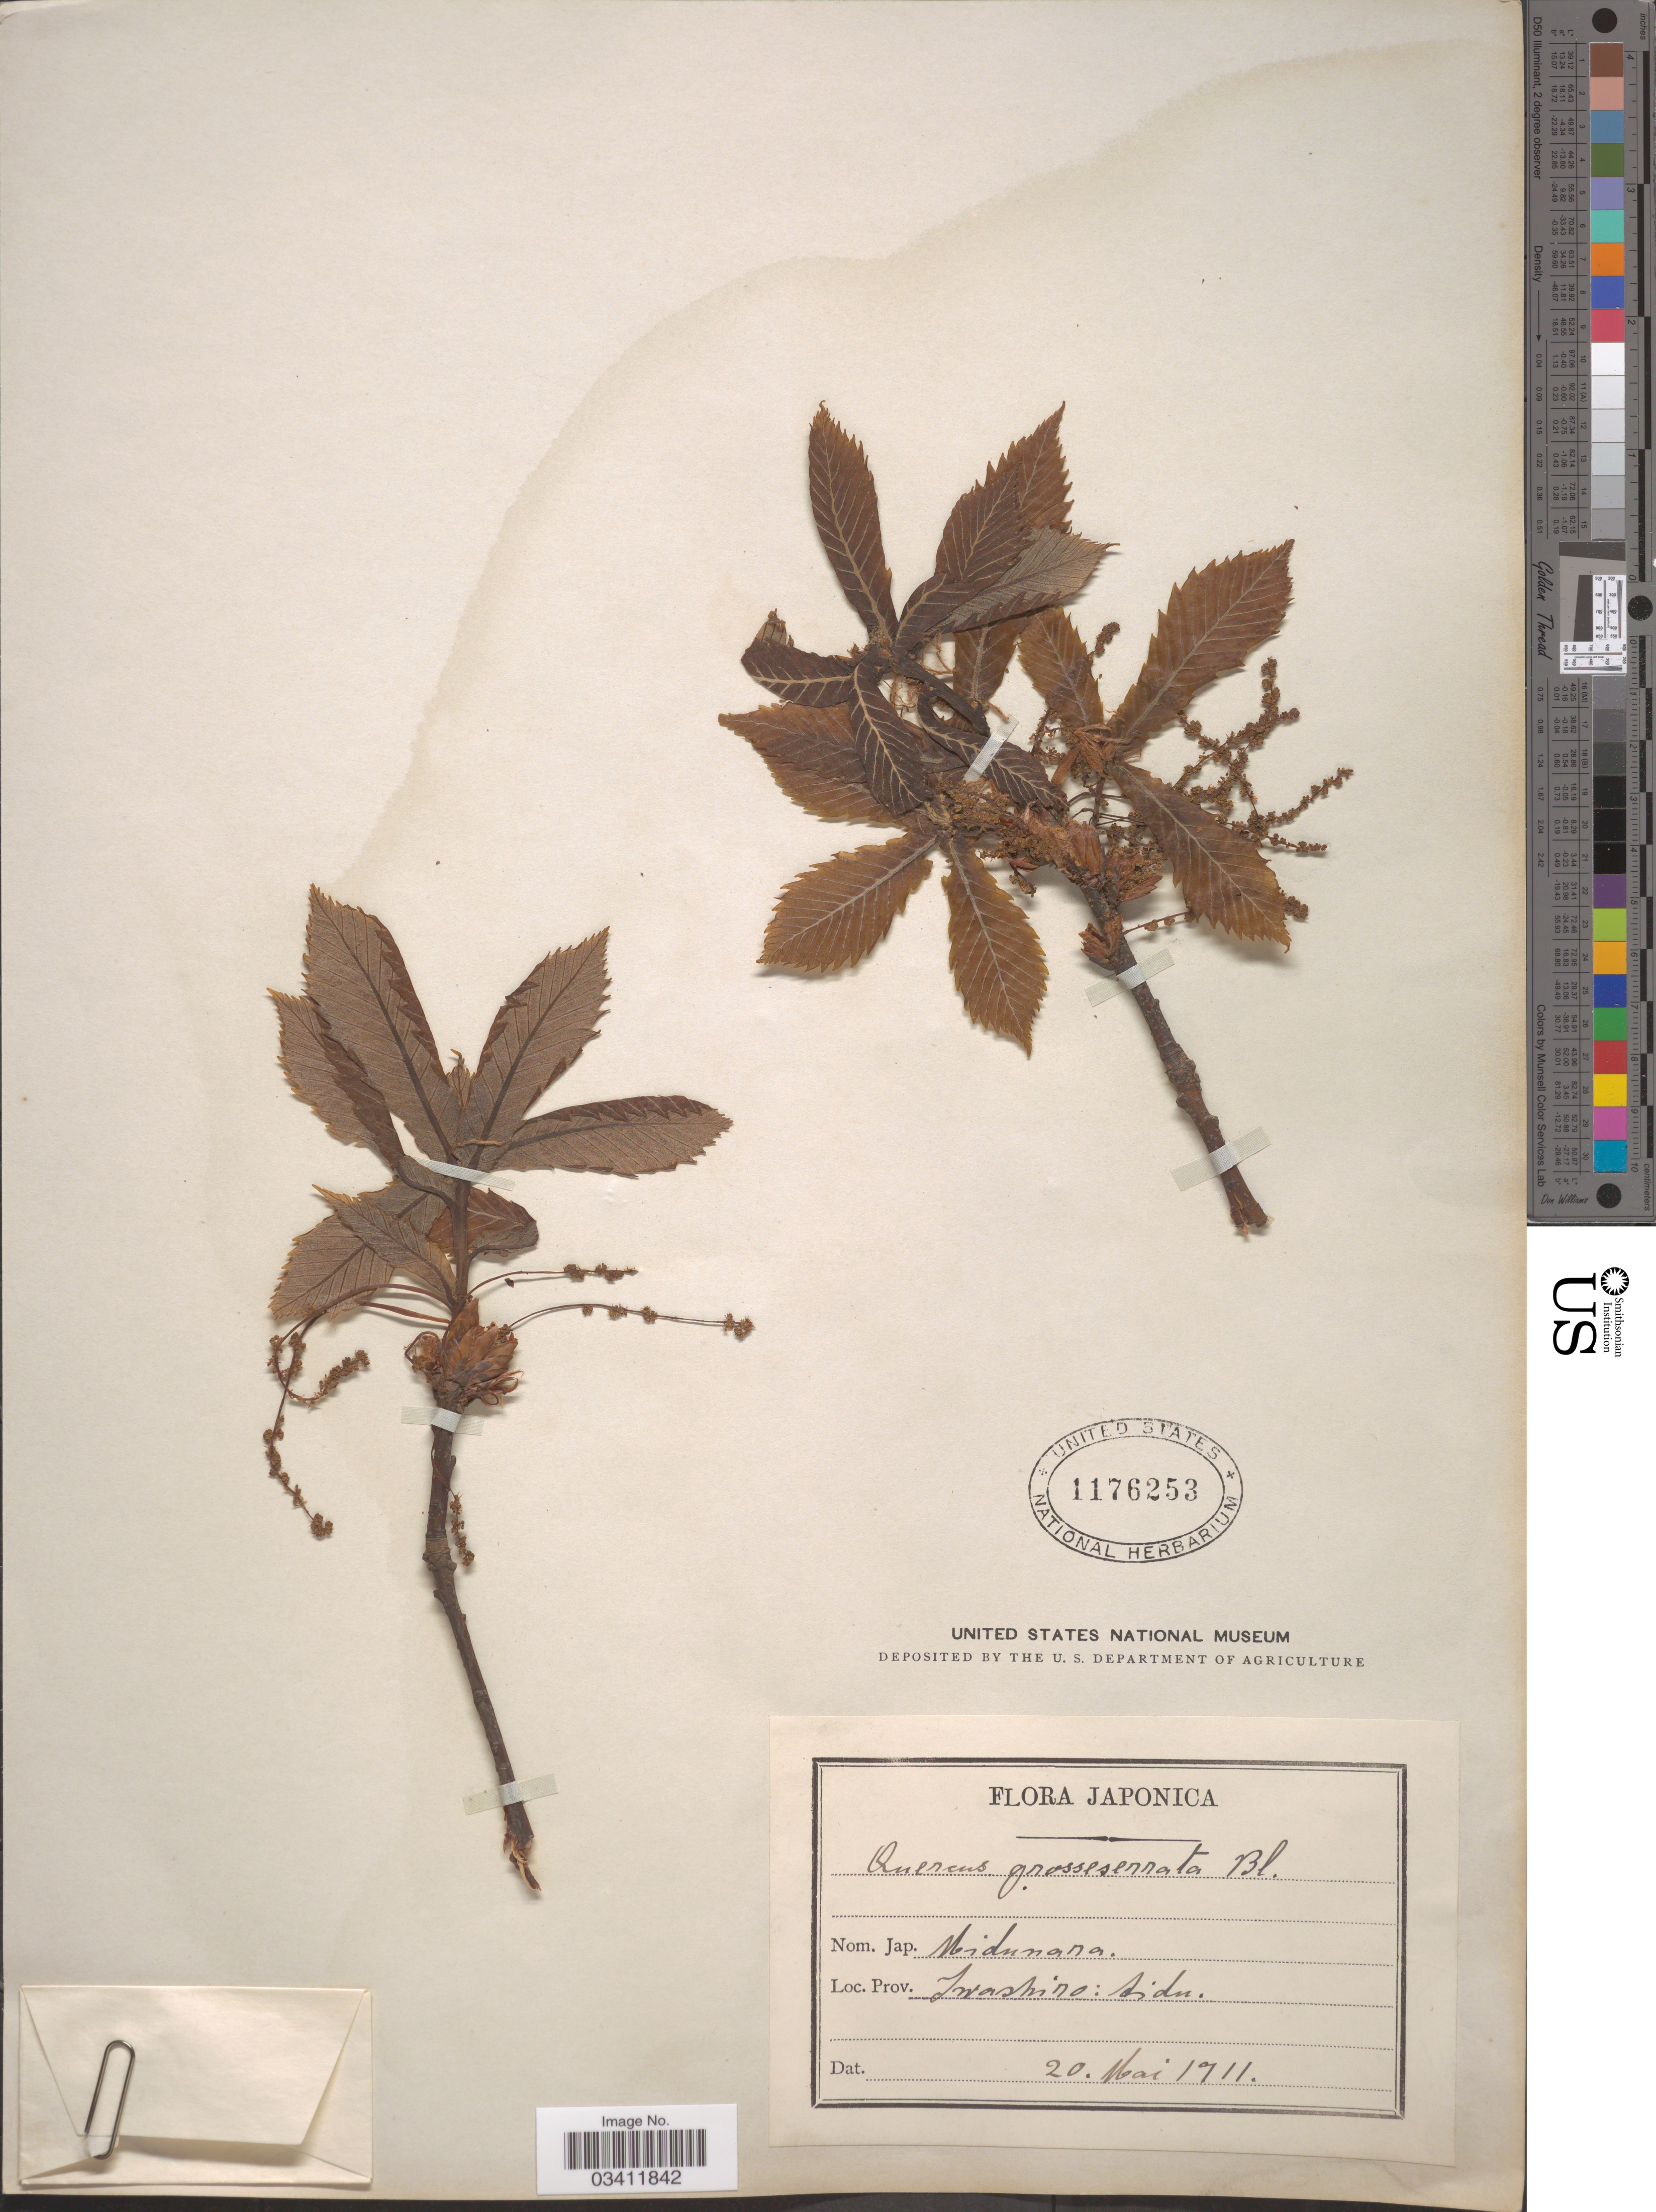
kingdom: Plantae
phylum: Tracheophyta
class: Magnoliopsida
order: Fagales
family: Fagaceae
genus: Quercus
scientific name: Quercus grosseserrata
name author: Blume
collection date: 1911-05-20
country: Japan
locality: Iwashiro: Aidu.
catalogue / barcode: US 1176253